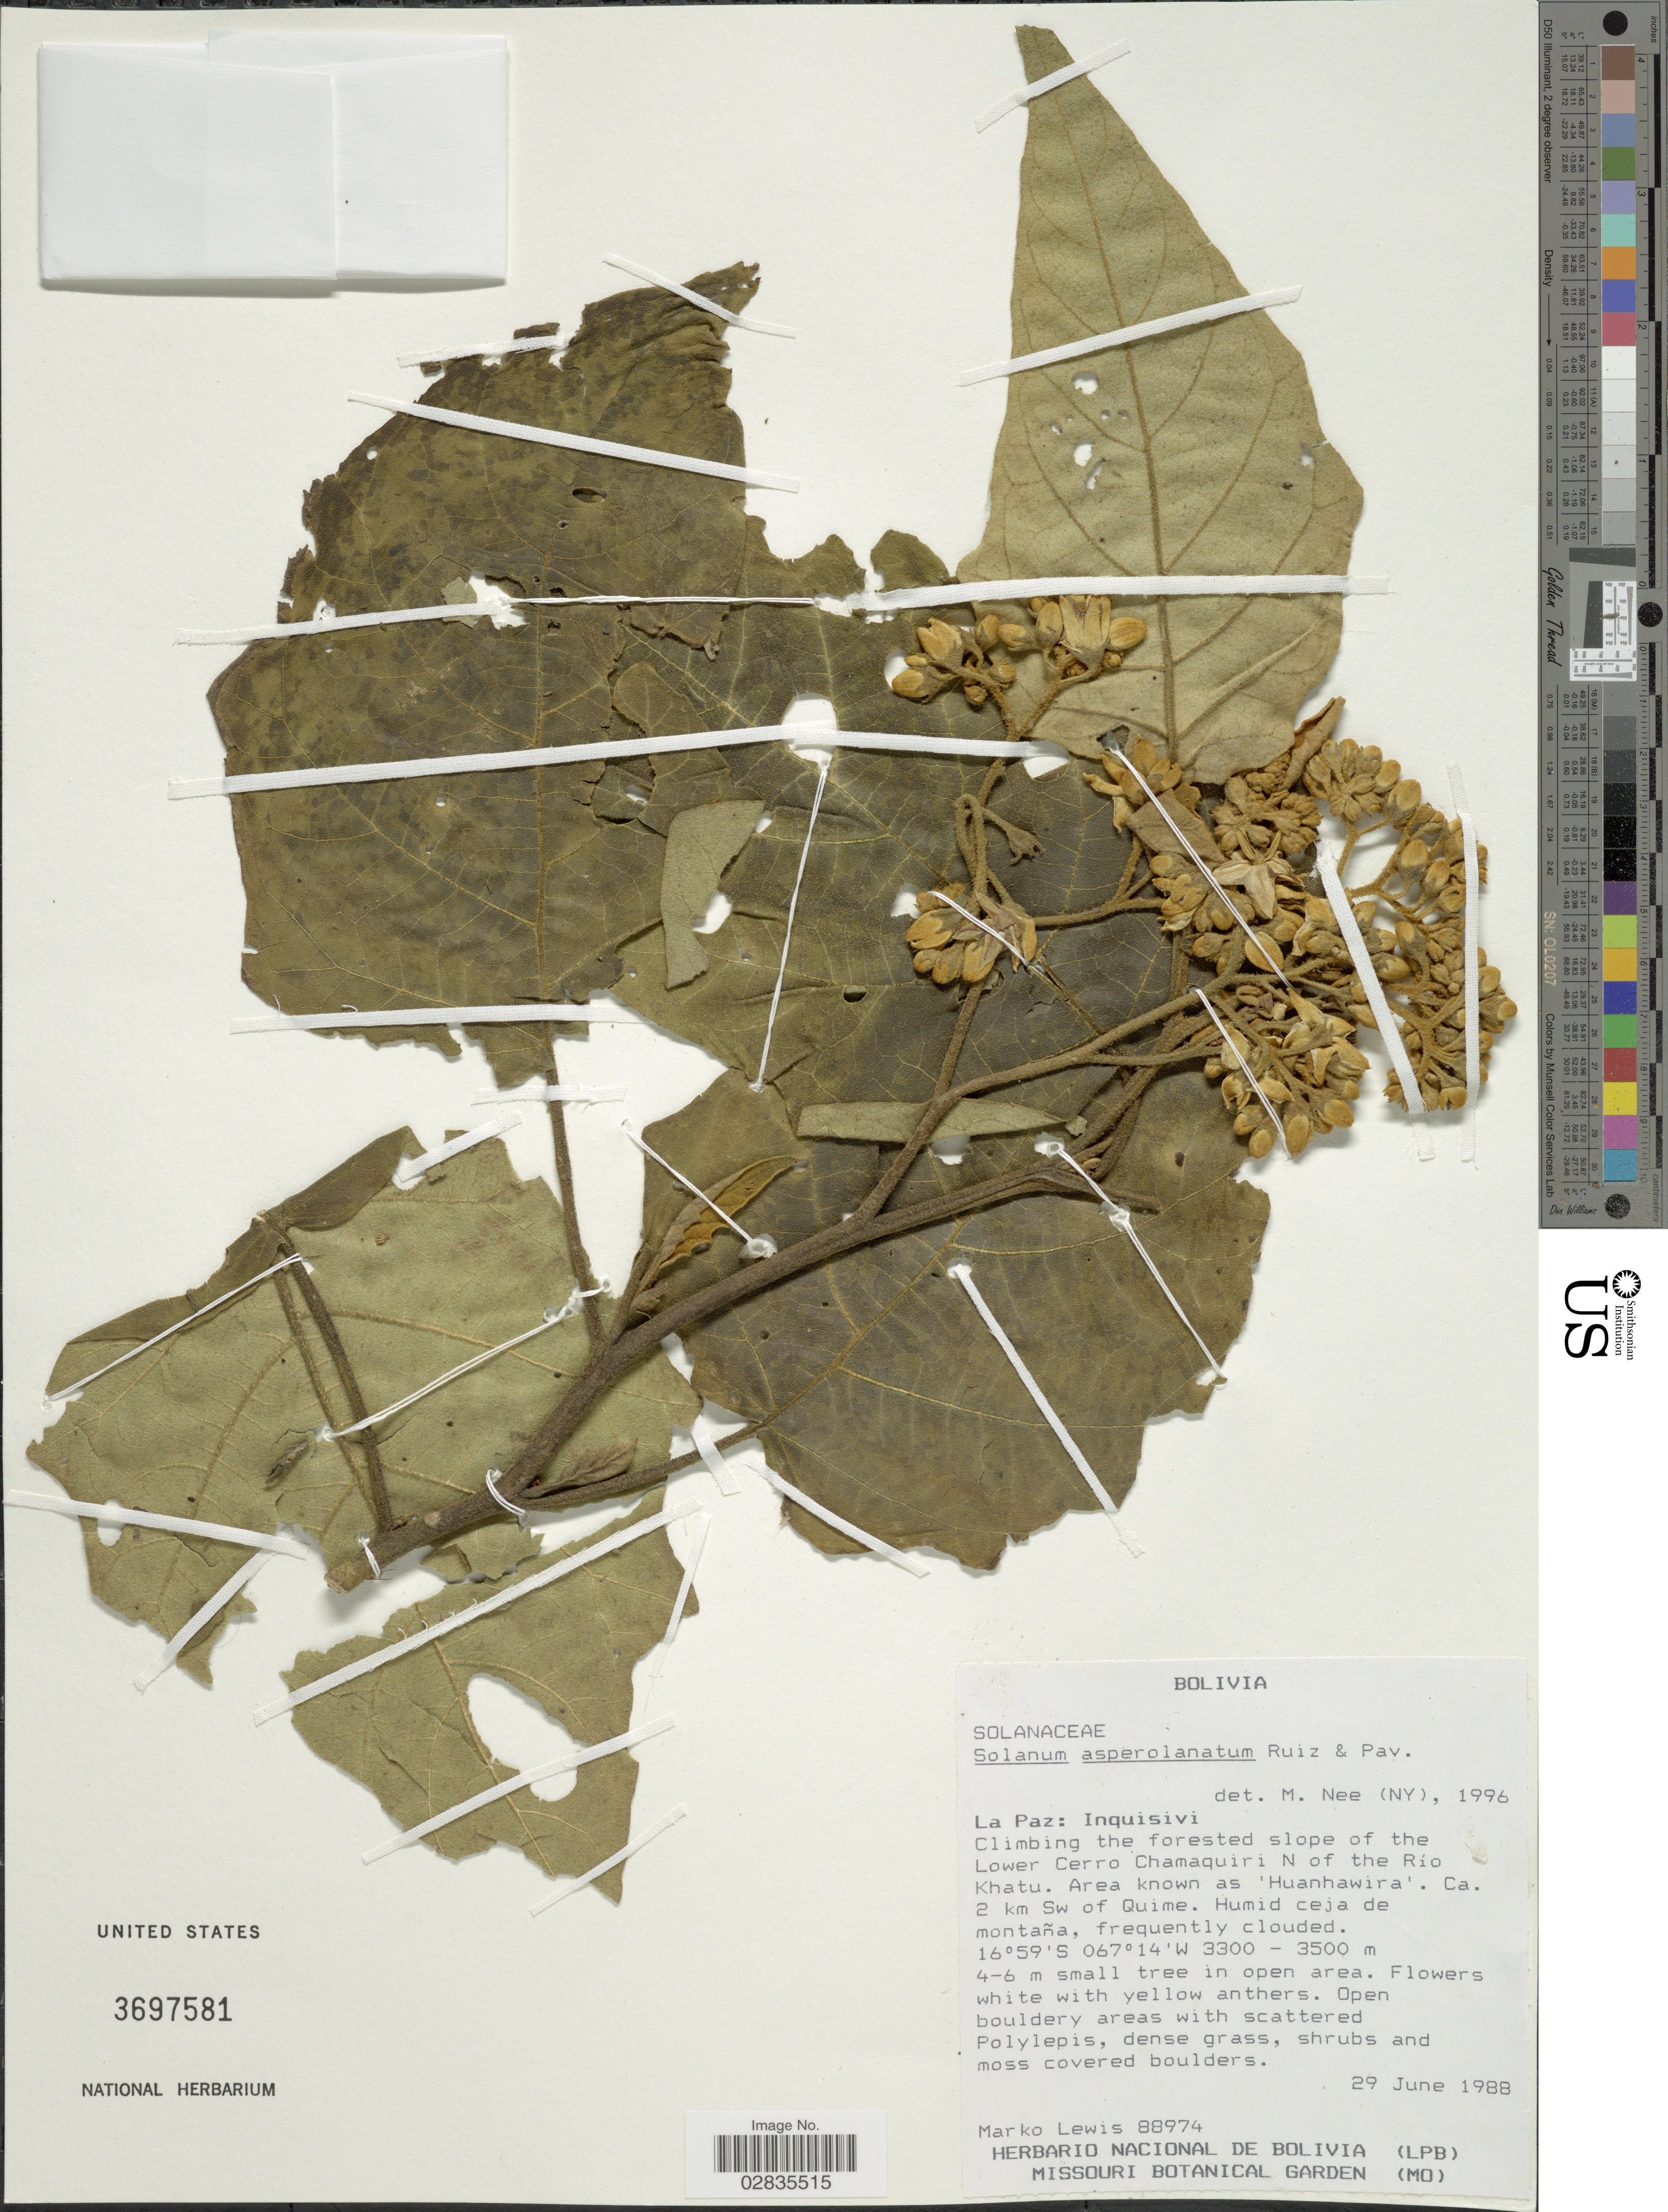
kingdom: Plantae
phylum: Tracheophyta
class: Magnoliopsida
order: Solanales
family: Solanaceae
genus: Solanum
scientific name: Solanum asperolanatum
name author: Ruiz & Pav.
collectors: M. A. Lewis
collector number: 88974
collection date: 1988-06-29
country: Bolivia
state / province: La Paz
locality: Inquisivi, Climbing the forested slope of the Lower Cerro Chamaquiri N of the Río Khatu, area known as 'Huanhawira', Ca. 2 km SW of Quime.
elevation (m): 3300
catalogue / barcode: US 3697581